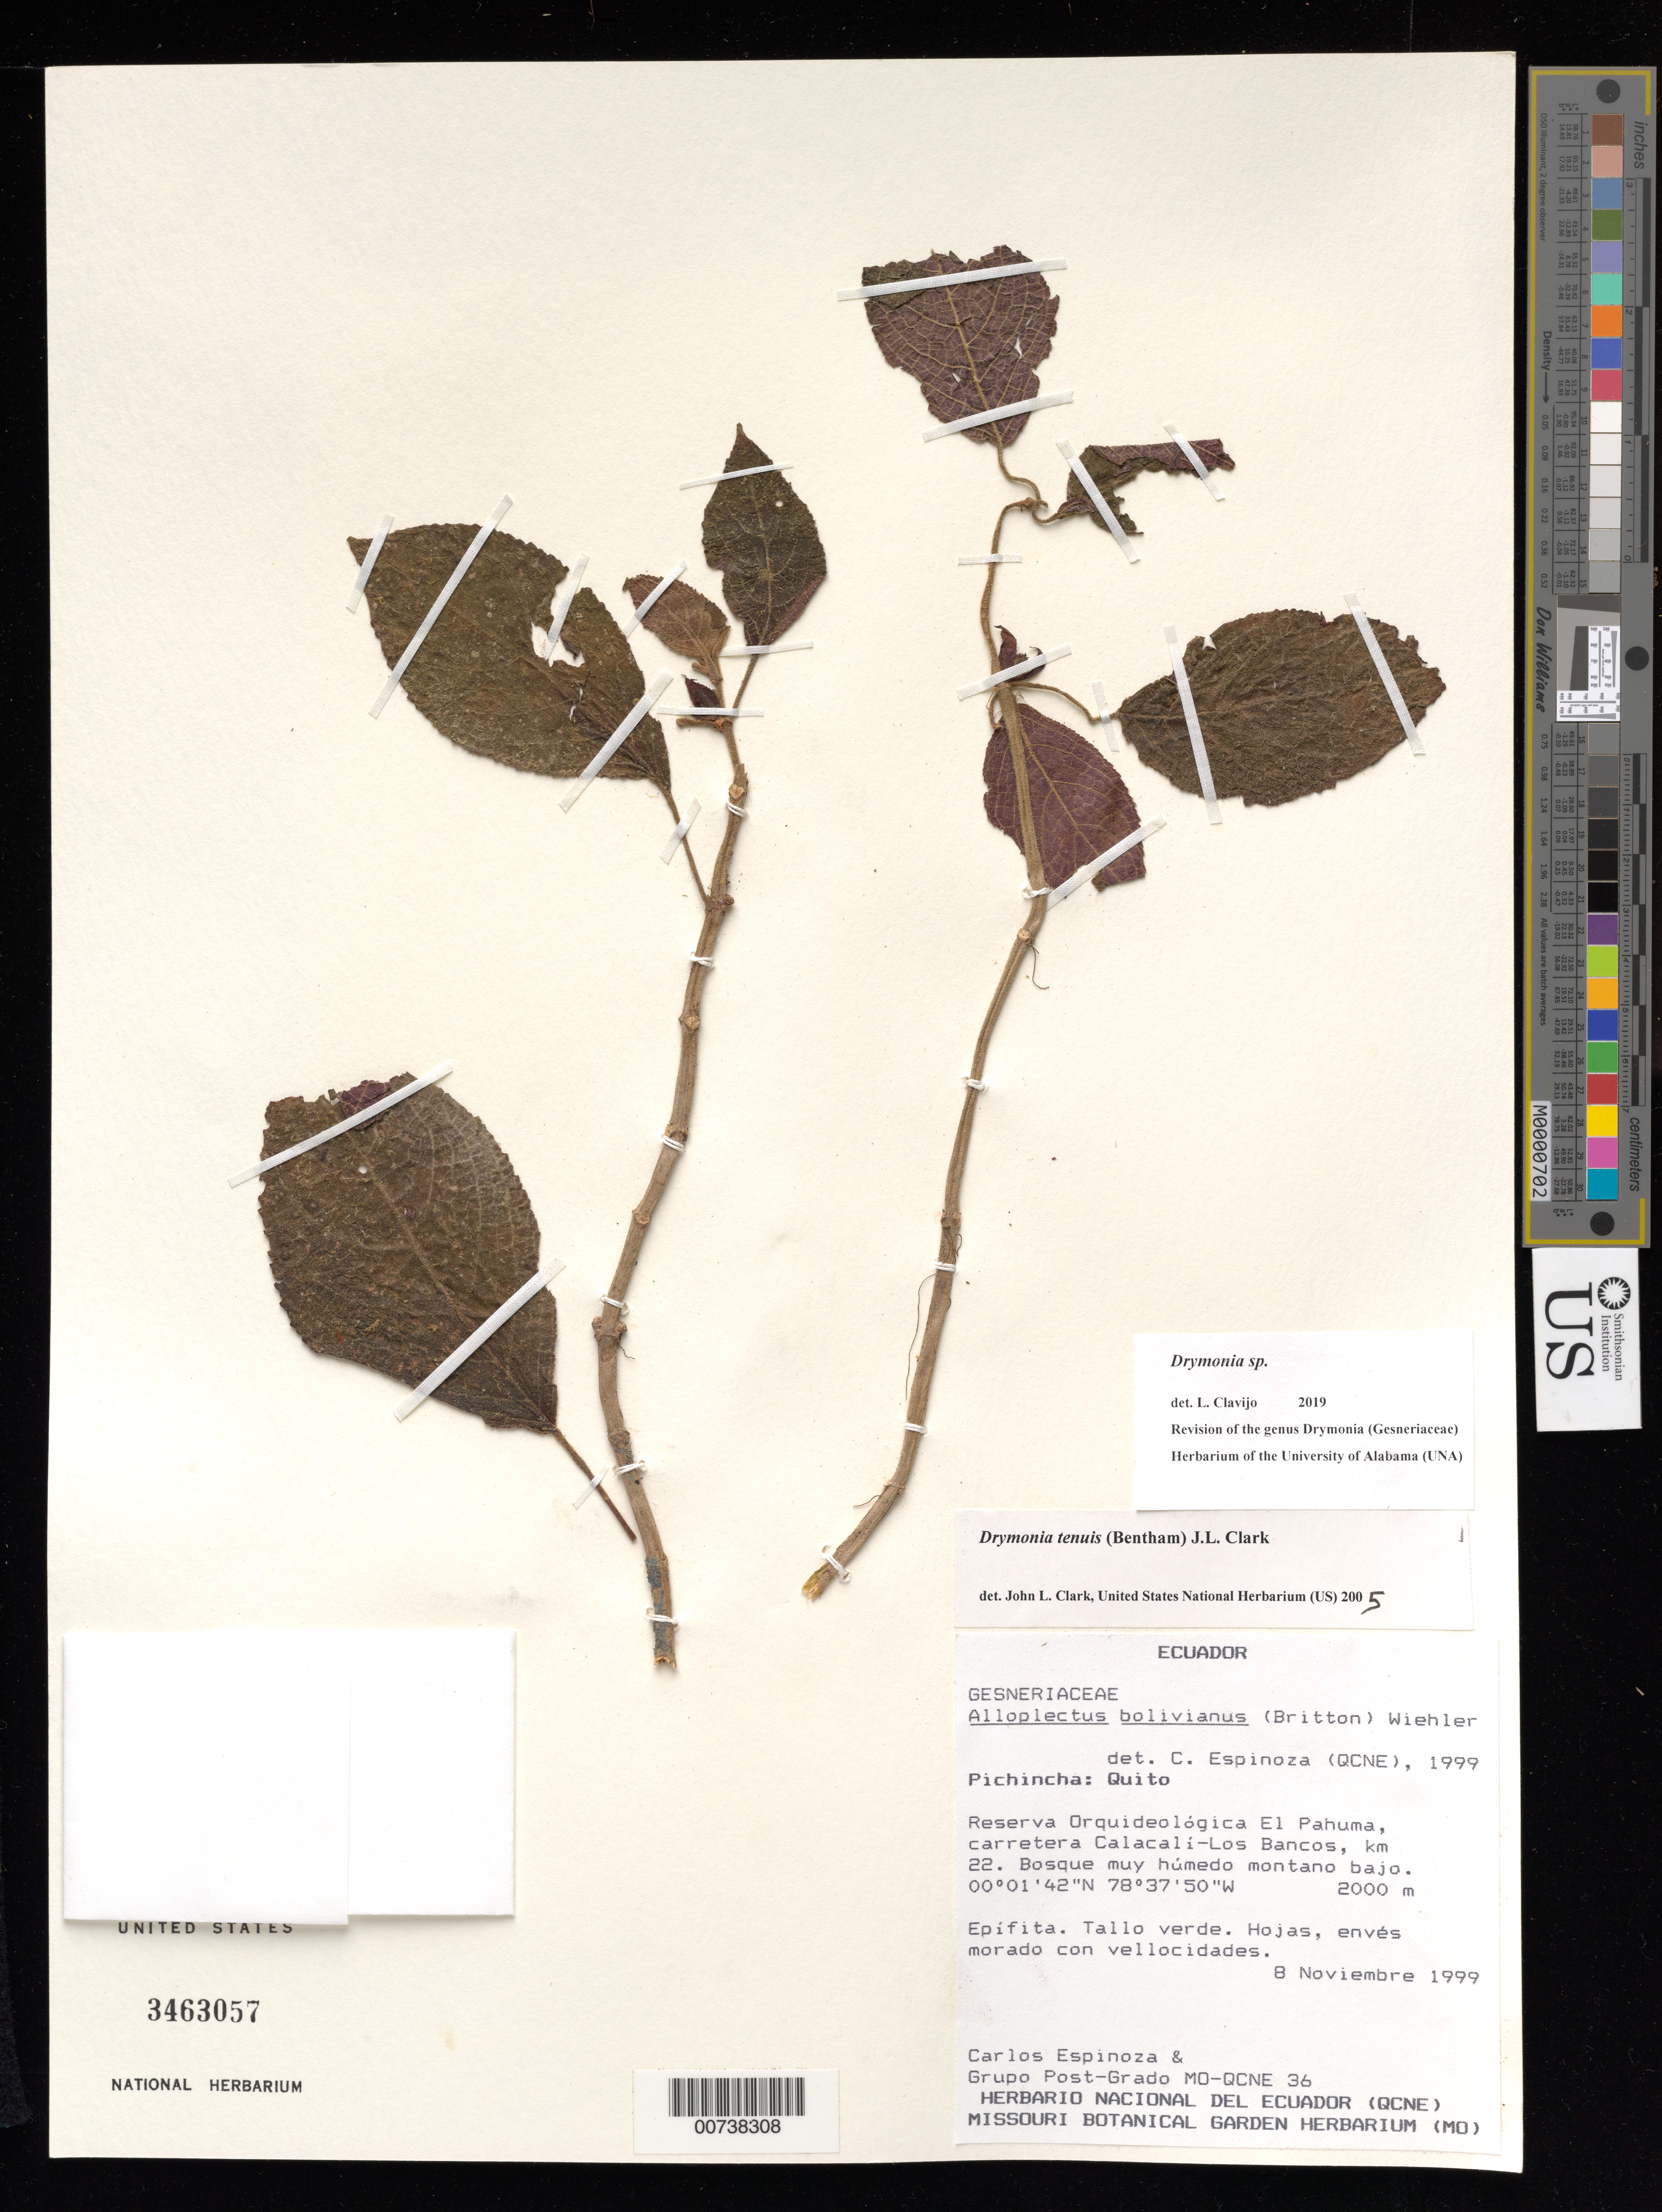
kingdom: Plantae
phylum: Tracheophyta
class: Magnoliopsida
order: Lamiales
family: Gesneriaceae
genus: Drymonia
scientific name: Drymonia tenuis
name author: (Benth.) J.L. Clark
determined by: Clark, J. L., (SEL), The Marie Selby Botanical Garden (UNITED STATES)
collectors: C. Espinoza & Grupo Post-Grado MO-QCNE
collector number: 36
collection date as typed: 08 Nov 1999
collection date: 1999-11-08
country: Ecuador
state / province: Pichincha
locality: Quito. Reserva Orquideológica El Pahuma, carretera Calacalí-Los Bancos, km 22.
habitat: Bosque muy humedo montano bajo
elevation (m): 2000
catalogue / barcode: US 3463057